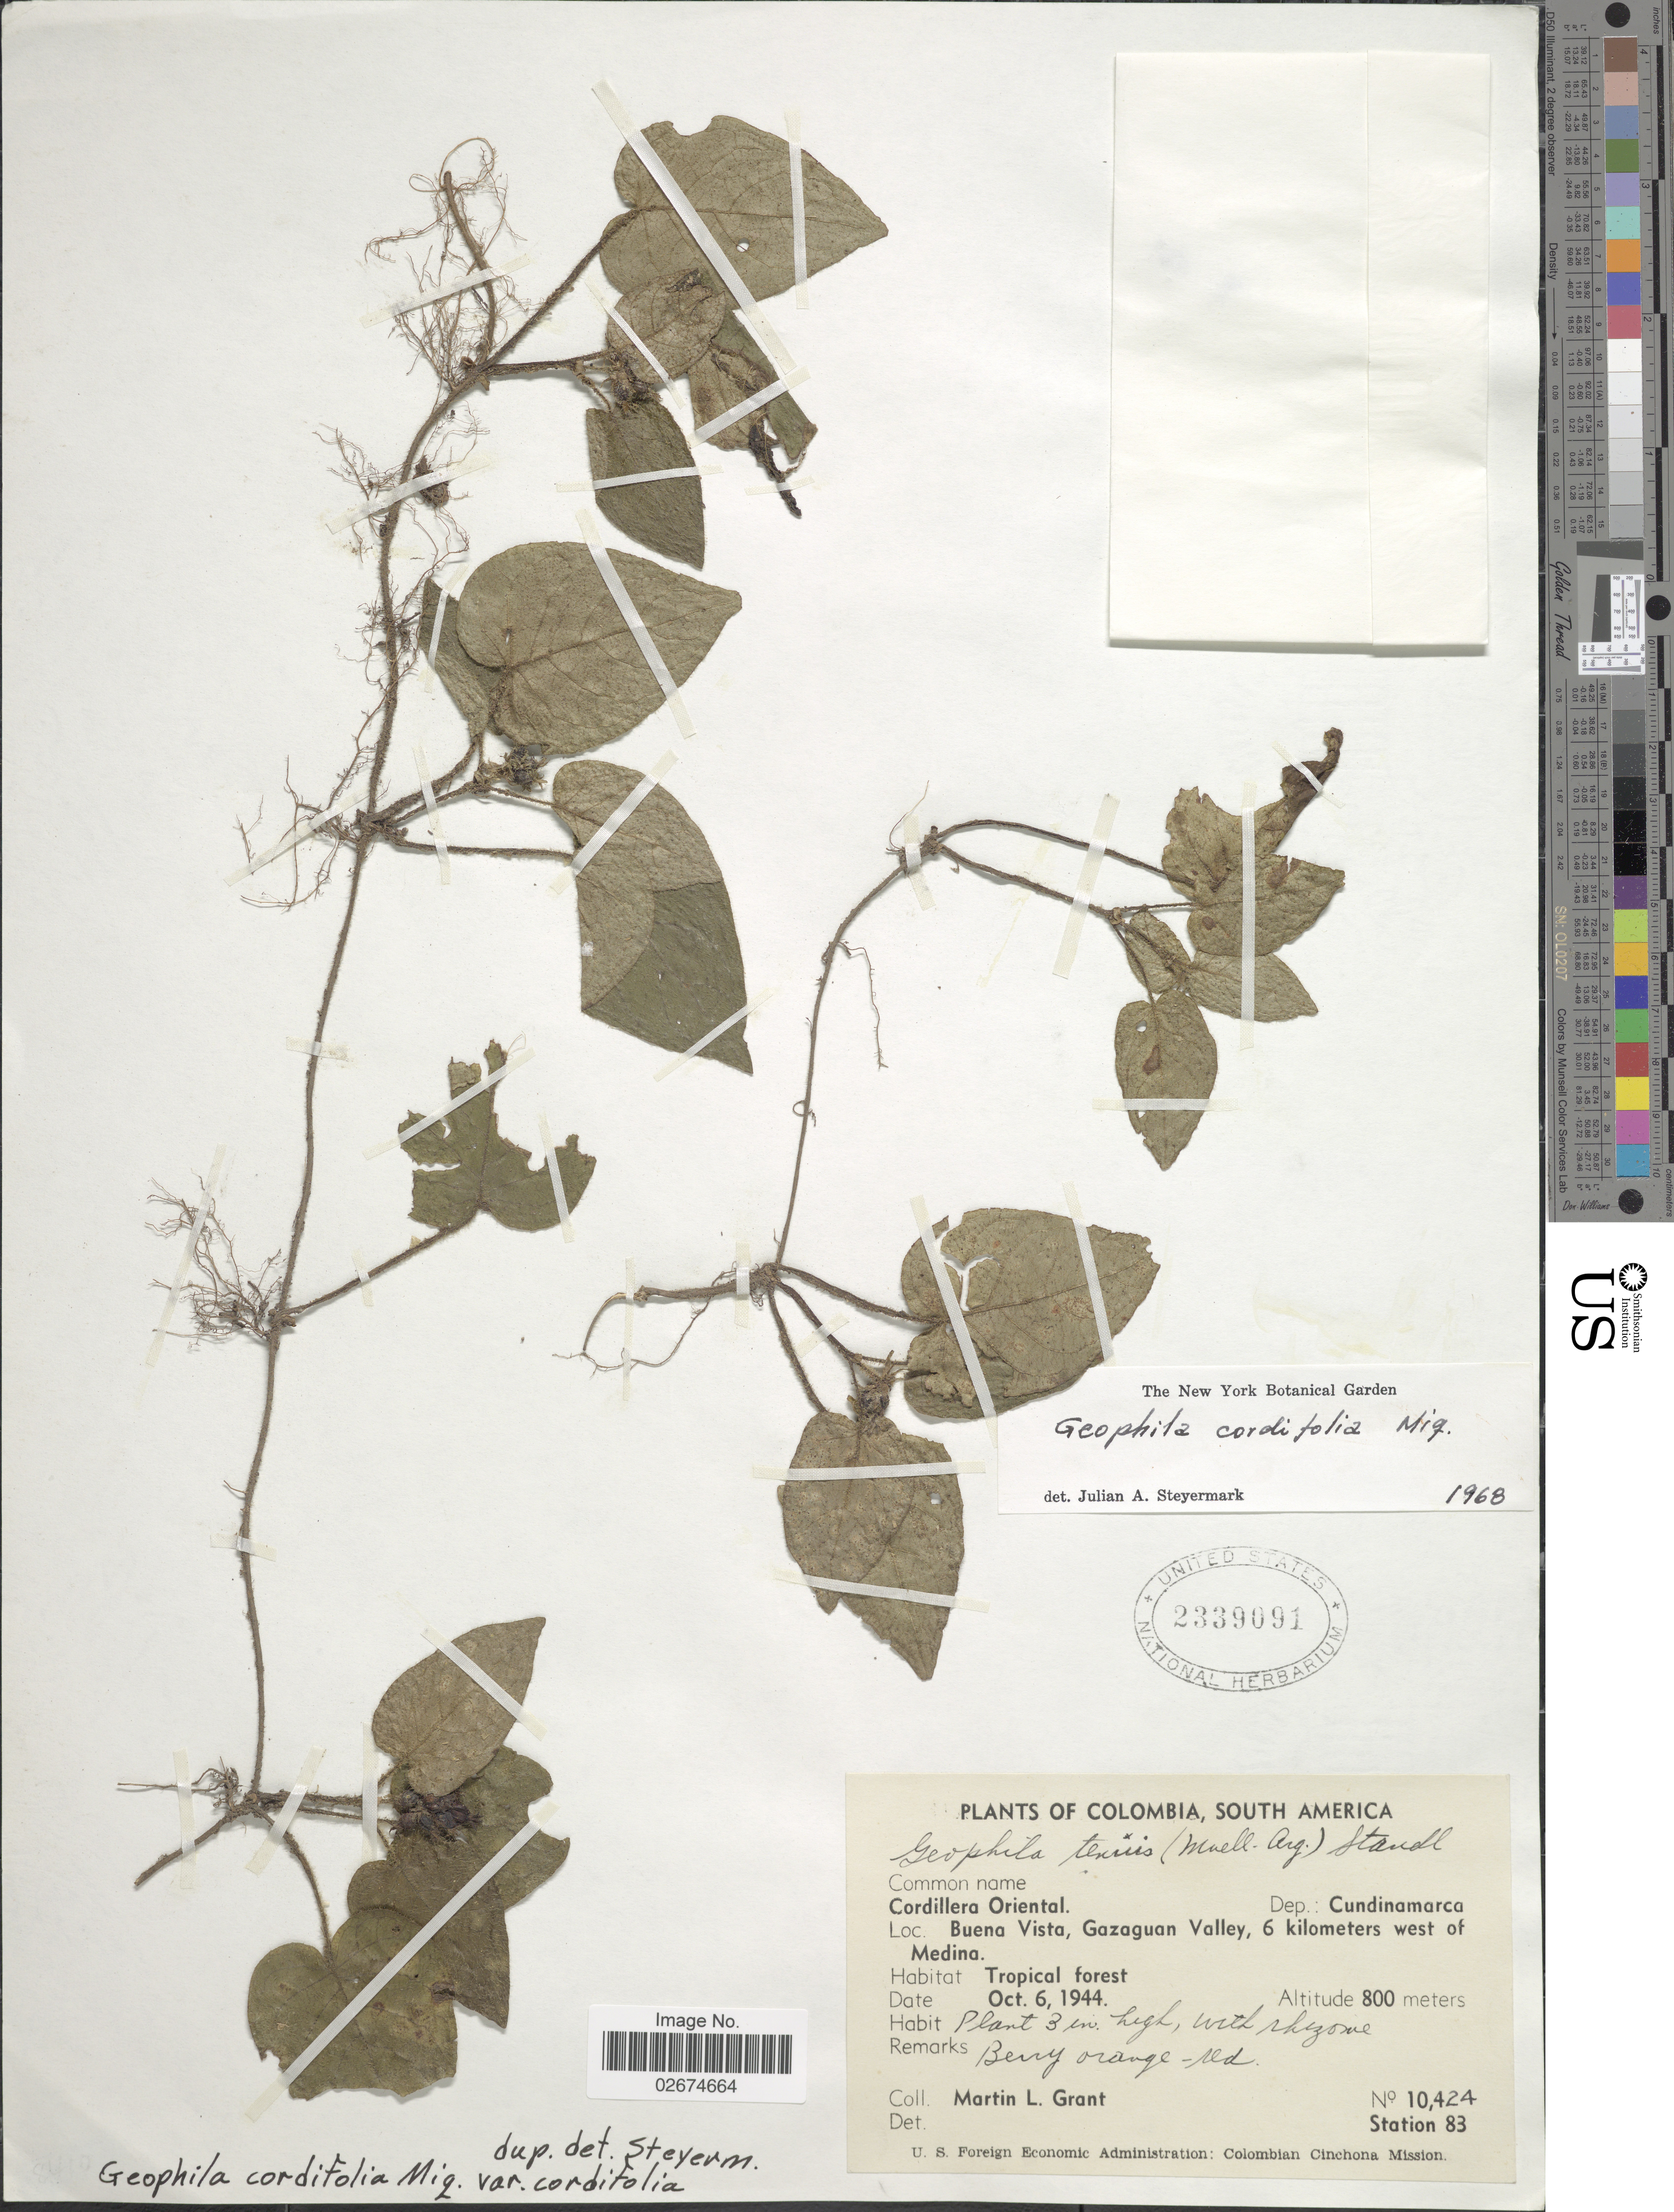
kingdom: Plantae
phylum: Tracheophyta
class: Magnoliopsida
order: Gentianales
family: Rubiaceae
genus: Geophila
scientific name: Geophila cordifolia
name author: Miq.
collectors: M. L. Grant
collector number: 10424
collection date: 1944-10-06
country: Colombia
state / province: Cundinamarca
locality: Cordillera Oriental, Dep.: Cundinamarca, Buena Vista, Gazaguan Valley, 6 kilometers west of Medina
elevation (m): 800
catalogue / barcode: US 2339091